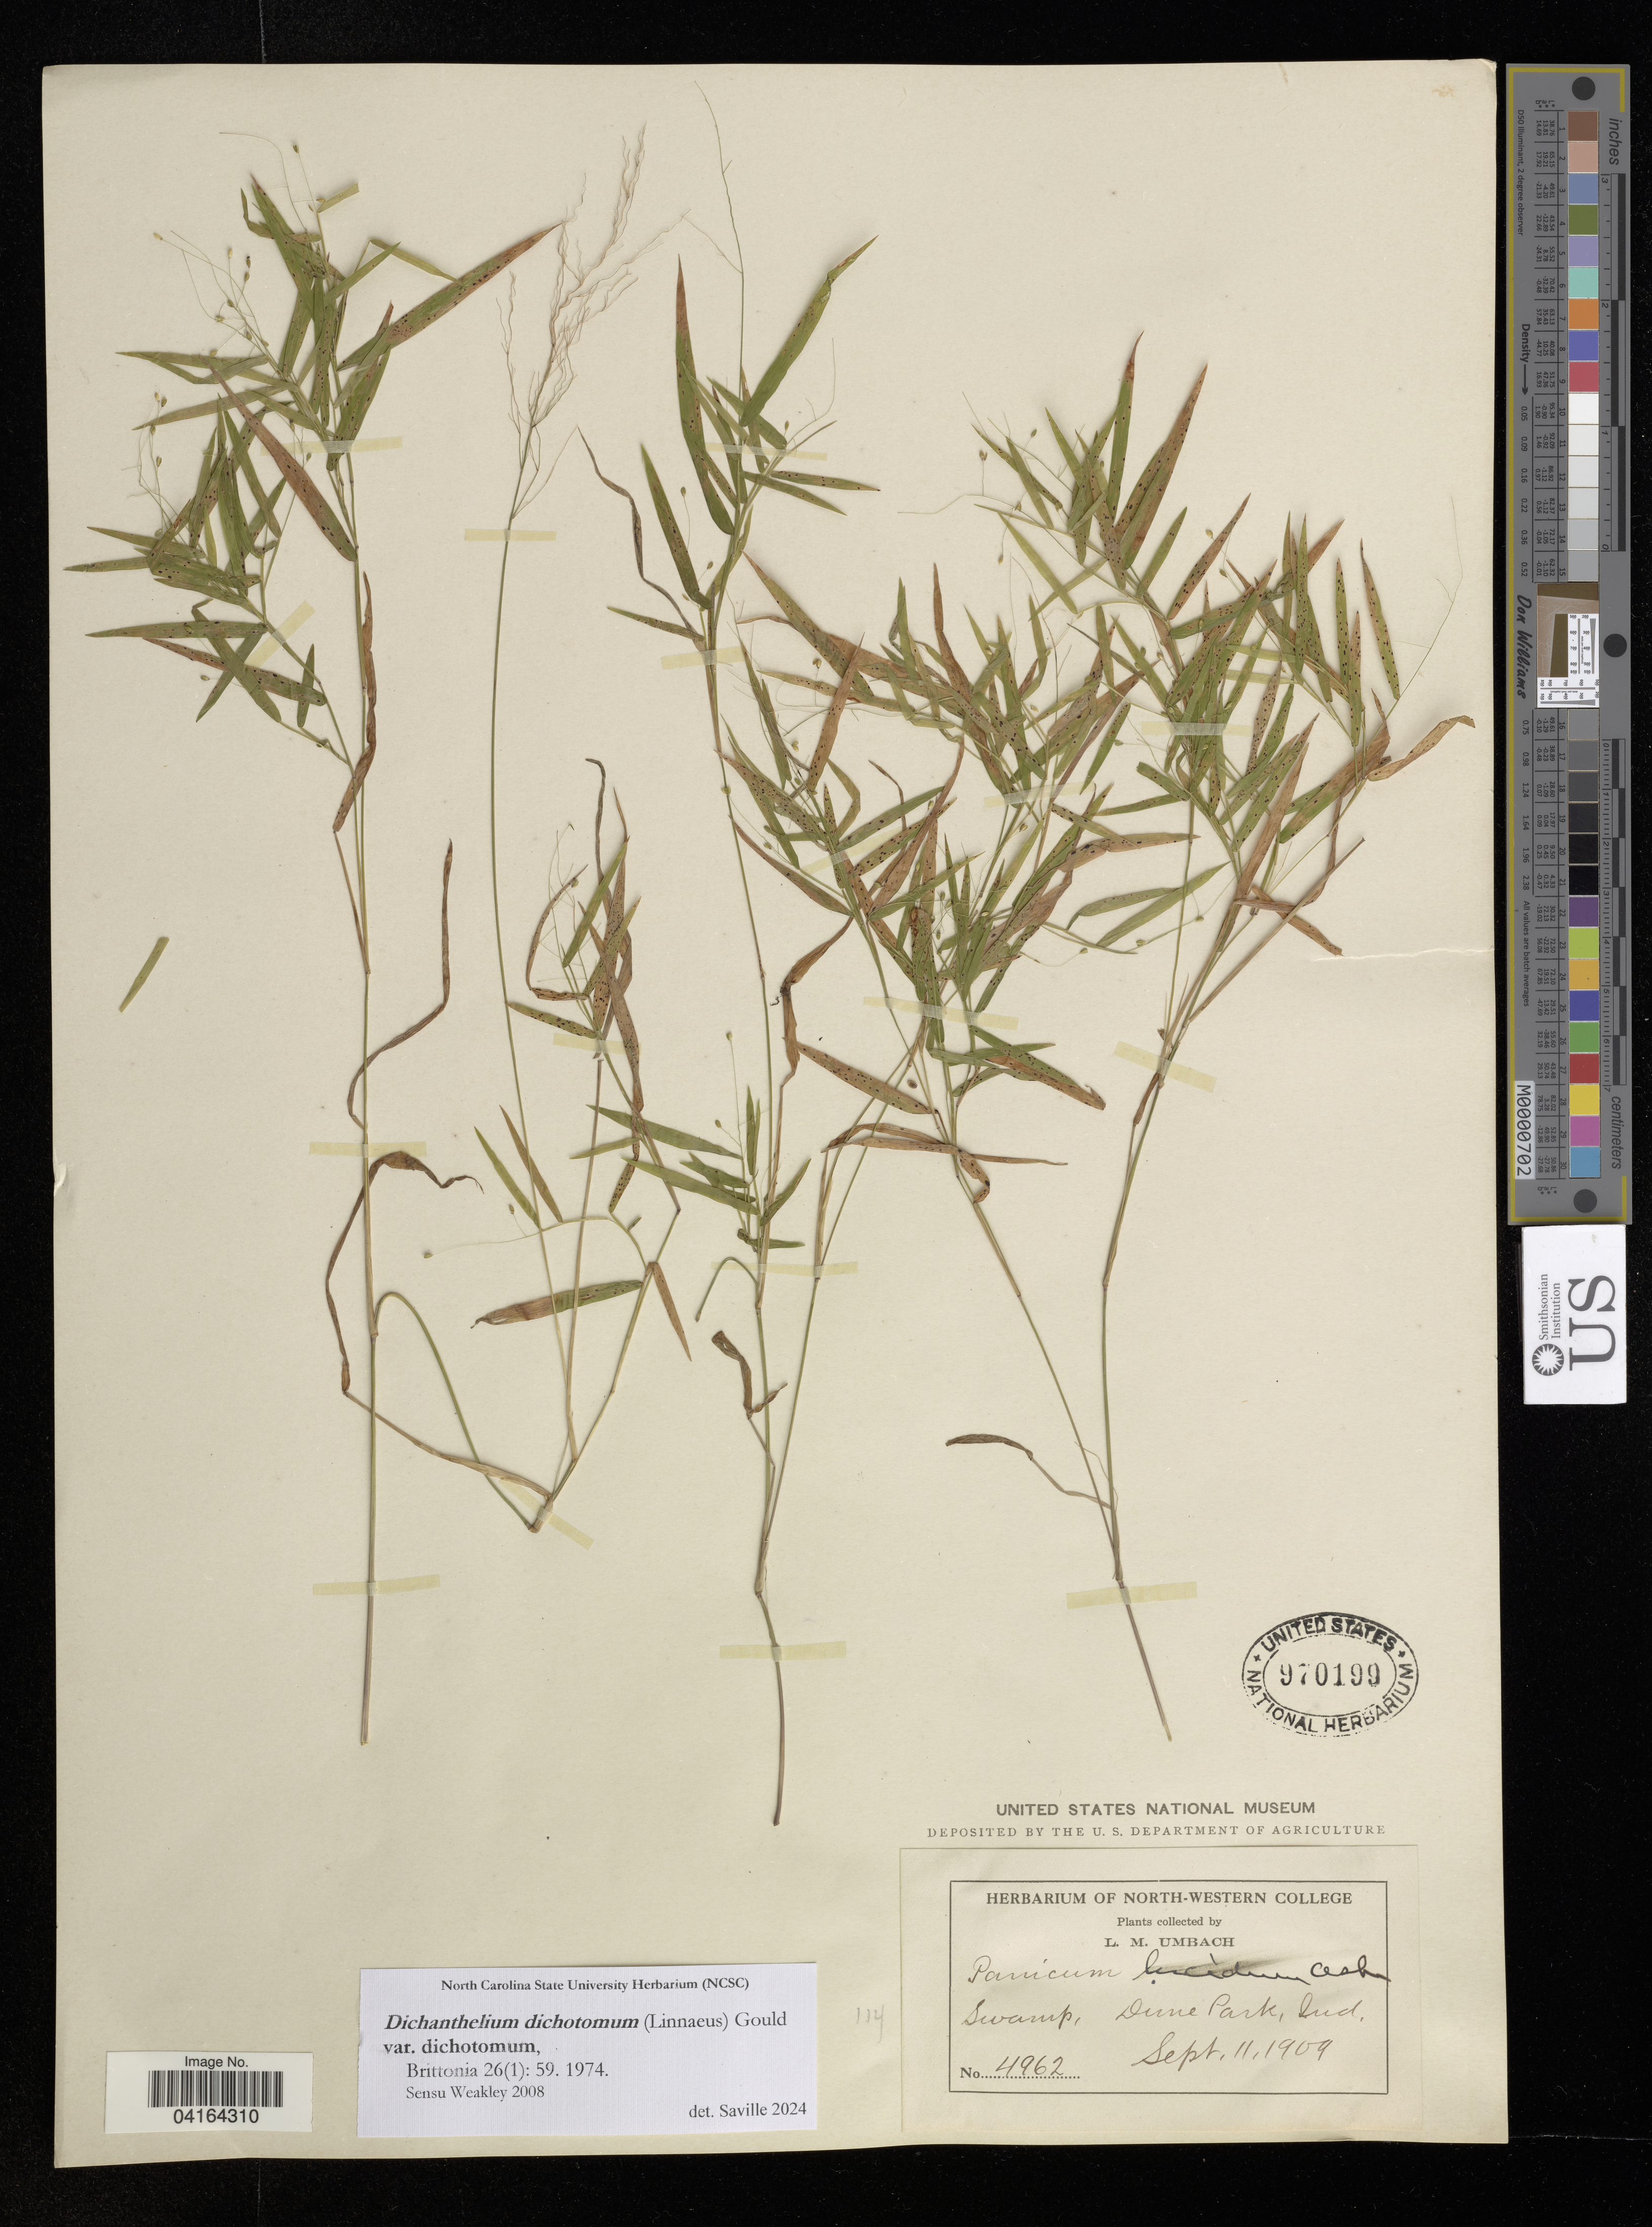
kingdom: Plantae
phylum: Tracheophyta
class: Liliopsida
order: Poales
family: Poaceae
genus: Dichanthelium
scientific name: Dichanthelium dichotomum var. dichotomum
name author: (L.) Gould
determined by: Saville, A. C., (NCSC), North Carolina State University (UNITED STATES)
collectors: L. M. Umbach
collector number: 4962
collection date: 1909-09-11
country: United States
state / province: Indiana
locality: Dune Park, lud.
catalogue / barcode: US 970199